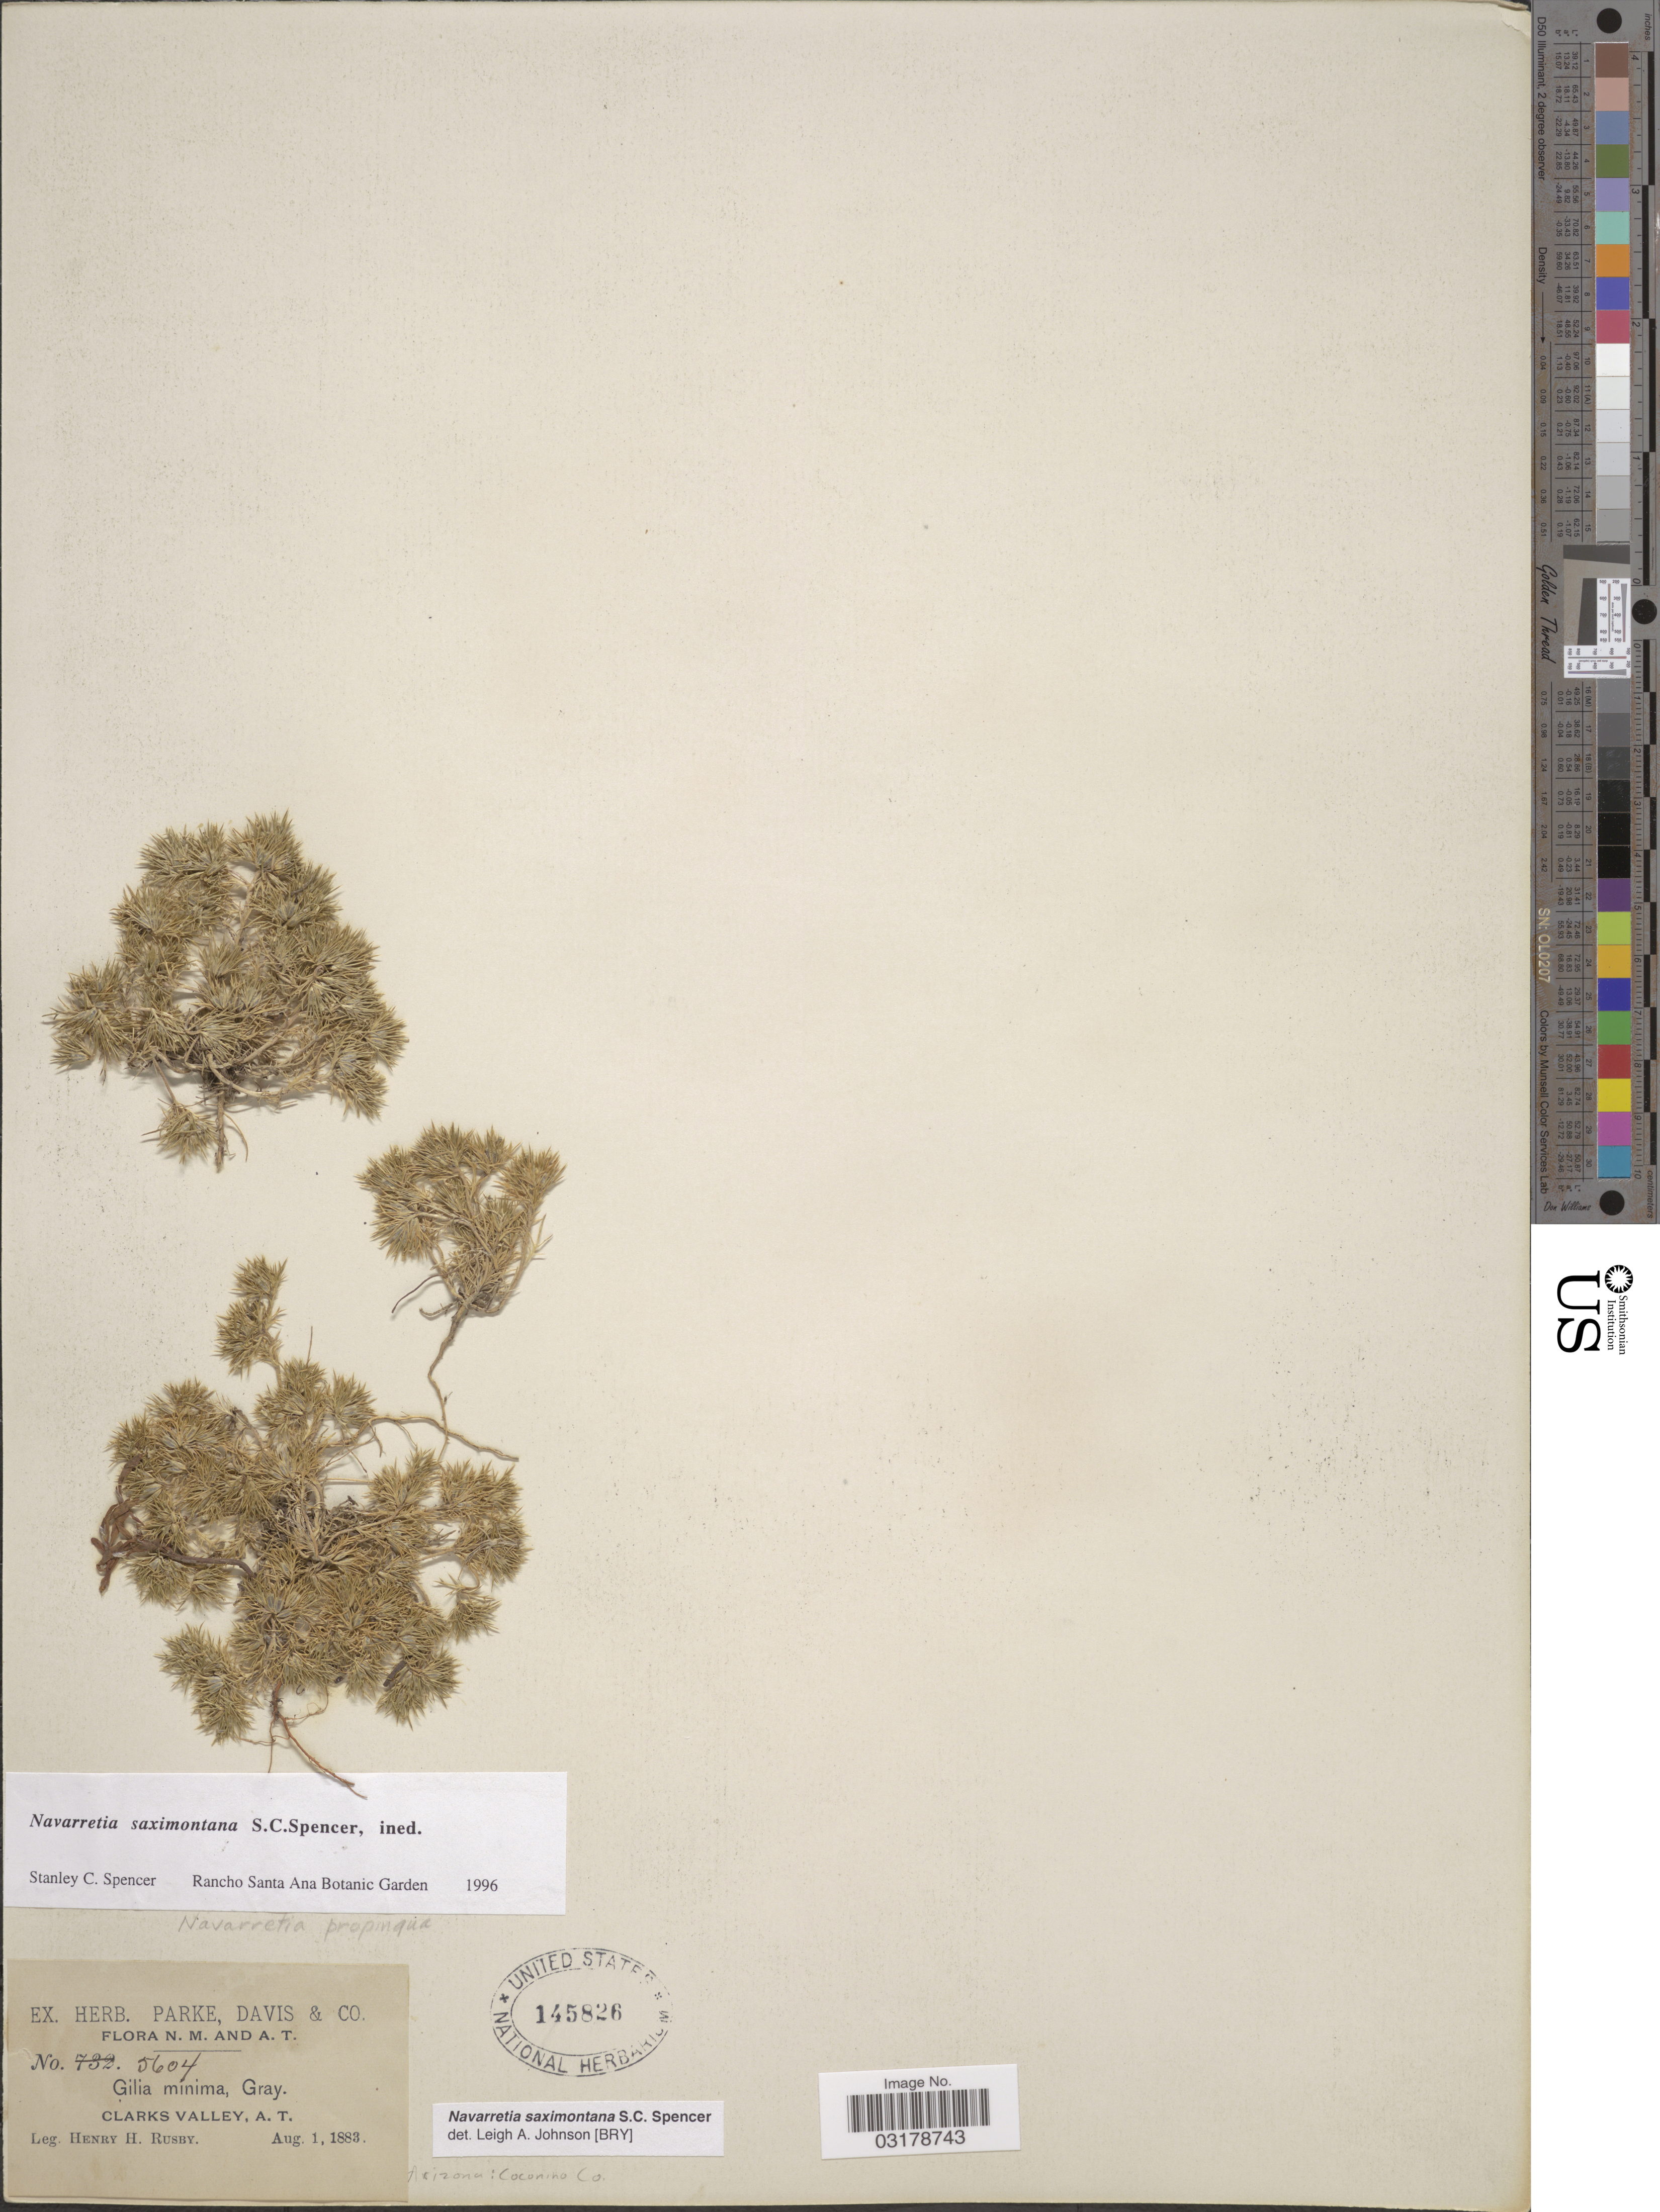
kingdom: Plantae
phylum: Tracheophyta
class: Magnoliopsida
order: Ericales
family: Polemoniaceae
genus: Navarretia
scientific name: Navarretia saximontana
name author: S.C. Spencer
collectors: H. H. Rusby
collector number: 5604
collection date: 1883-08-01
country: United States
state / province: Arizona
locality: Clarks Valley, A.T. Coconino Co.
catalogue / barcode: US 145826